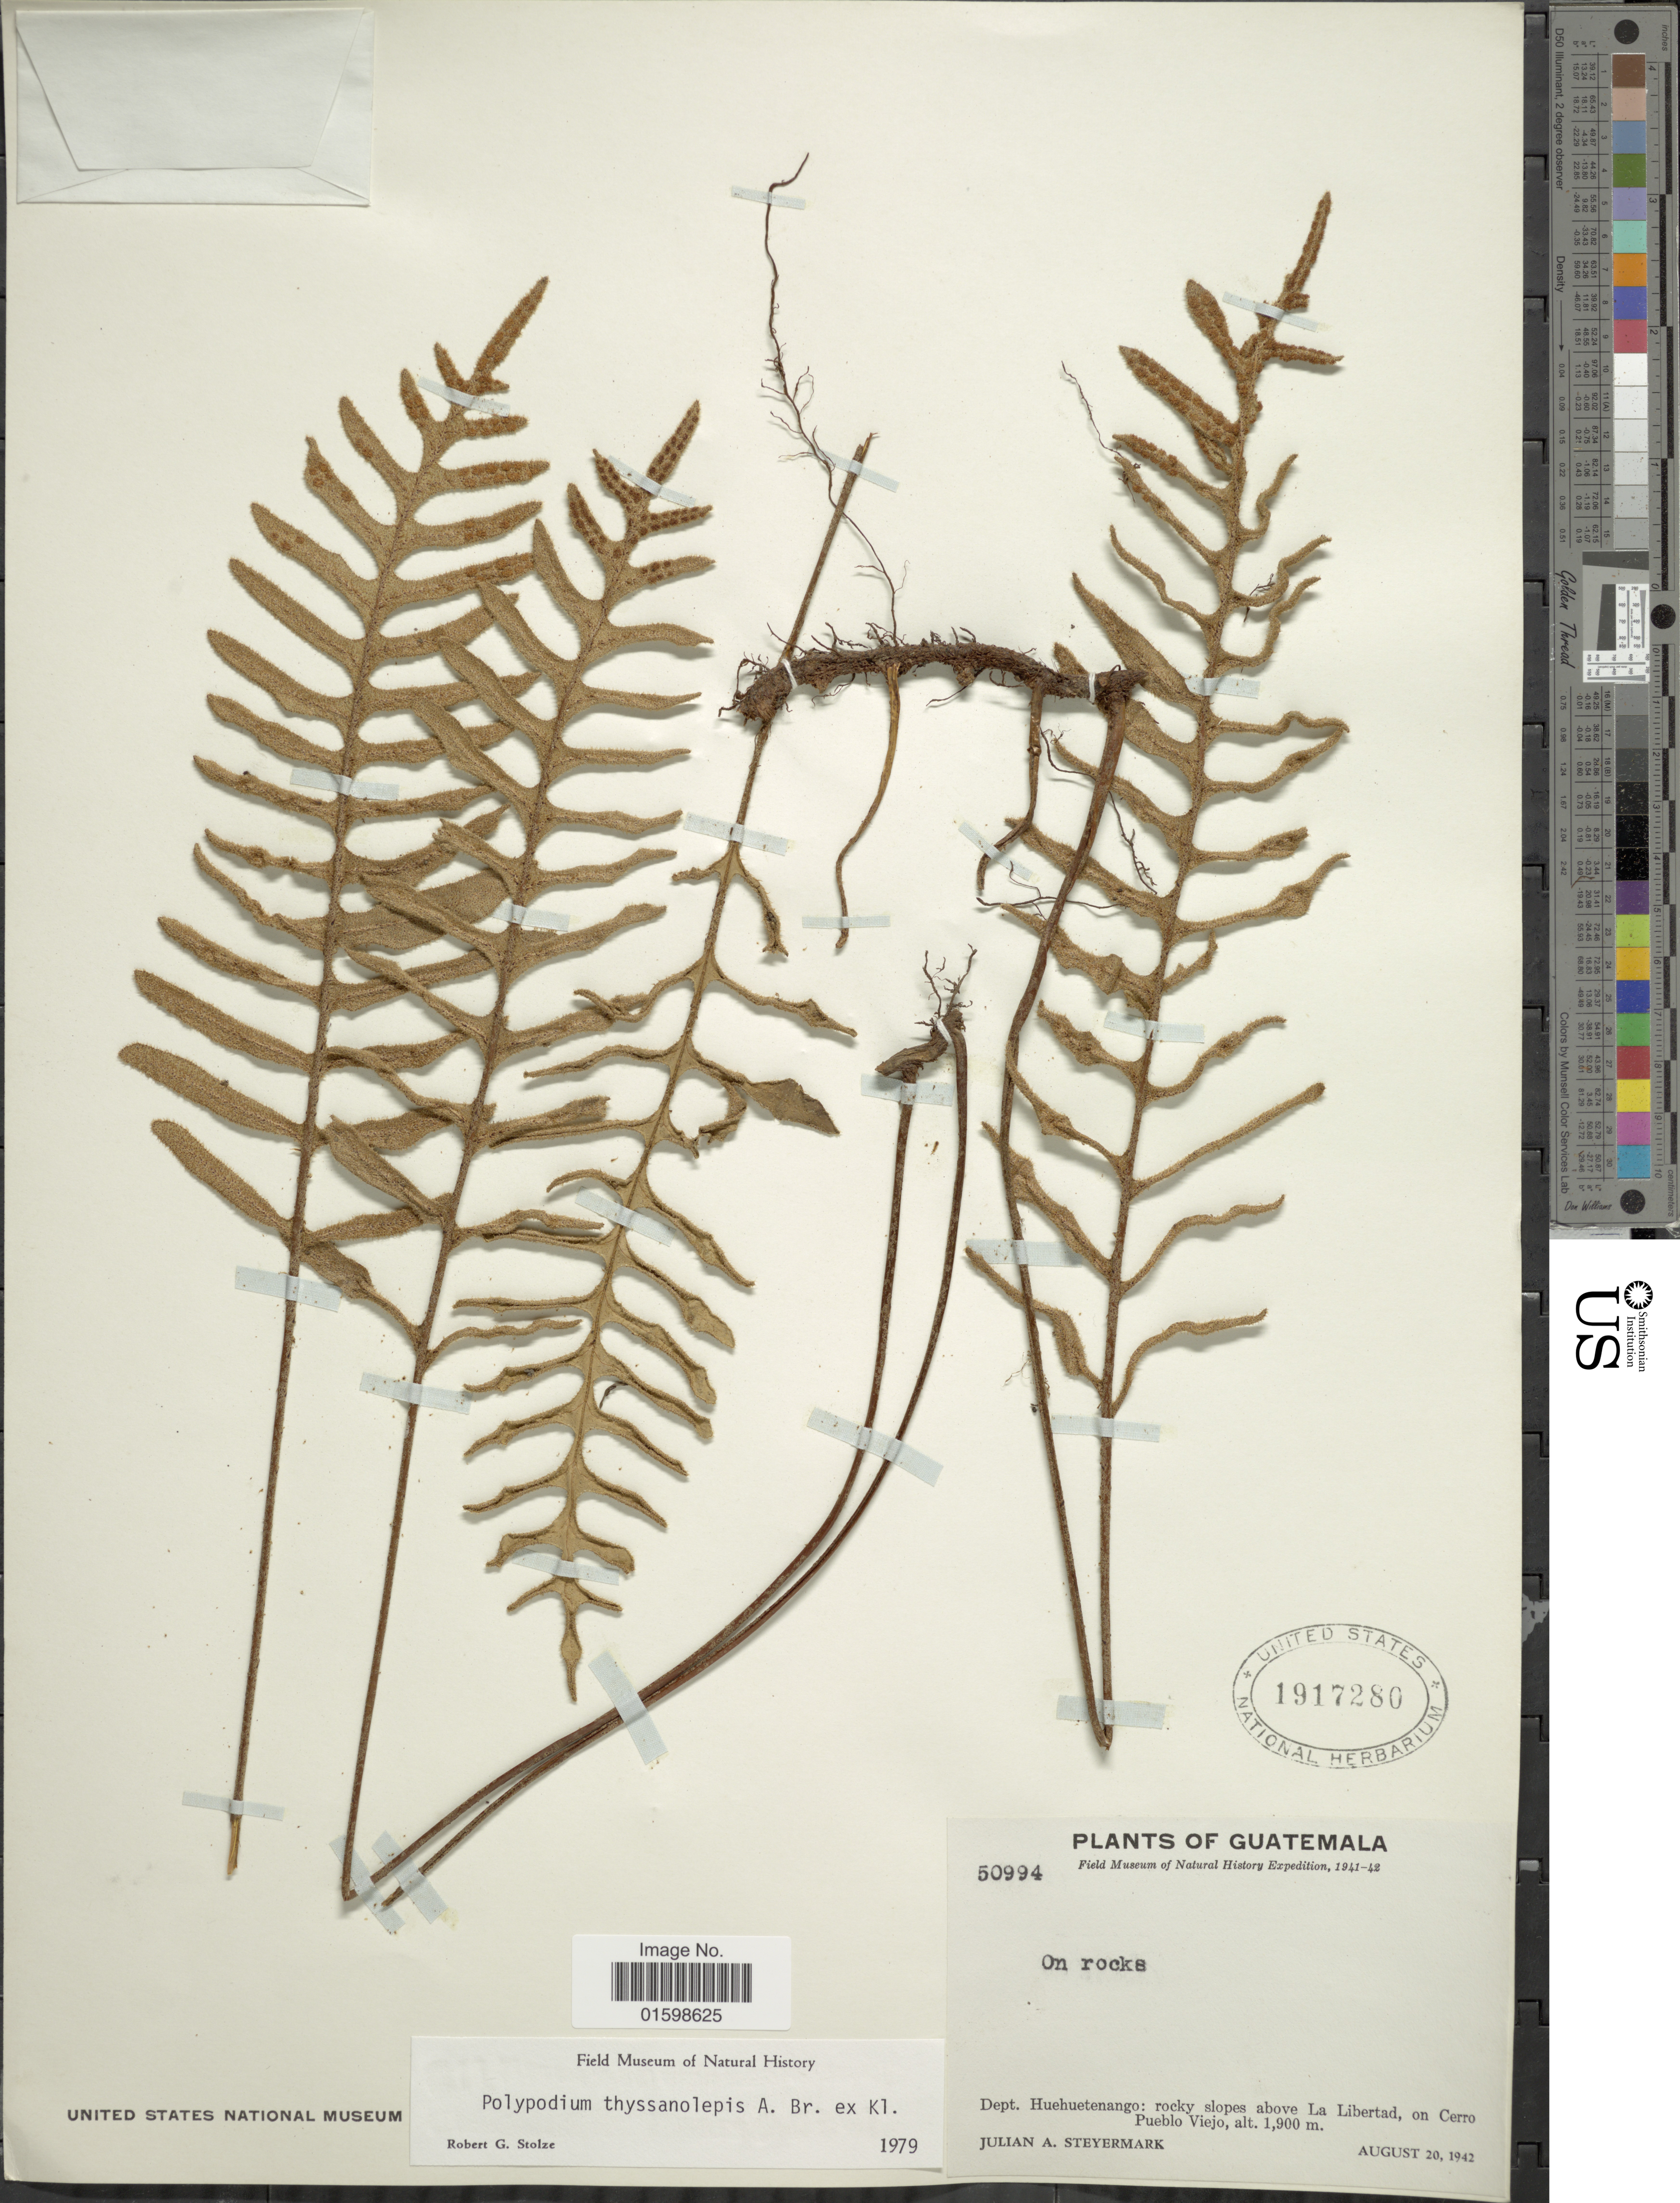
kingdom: Plantae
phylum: Tracheophyta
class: Polypodiopsida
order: Polypodiales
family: Polypodiaceae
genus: Pleopeltis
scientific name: Pleopeltis thyssanolepis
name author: (A. Braun ex Klotzsch) E.G. Andrews & Windham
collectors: J. Steyermark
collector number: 50994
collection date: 1942-08-20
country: Guatemala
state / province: Huehuetenango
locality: Rcoky slopes above La Libertad, on Cerro Pueblo Viejo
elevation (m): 1900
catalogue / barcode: US 1917280